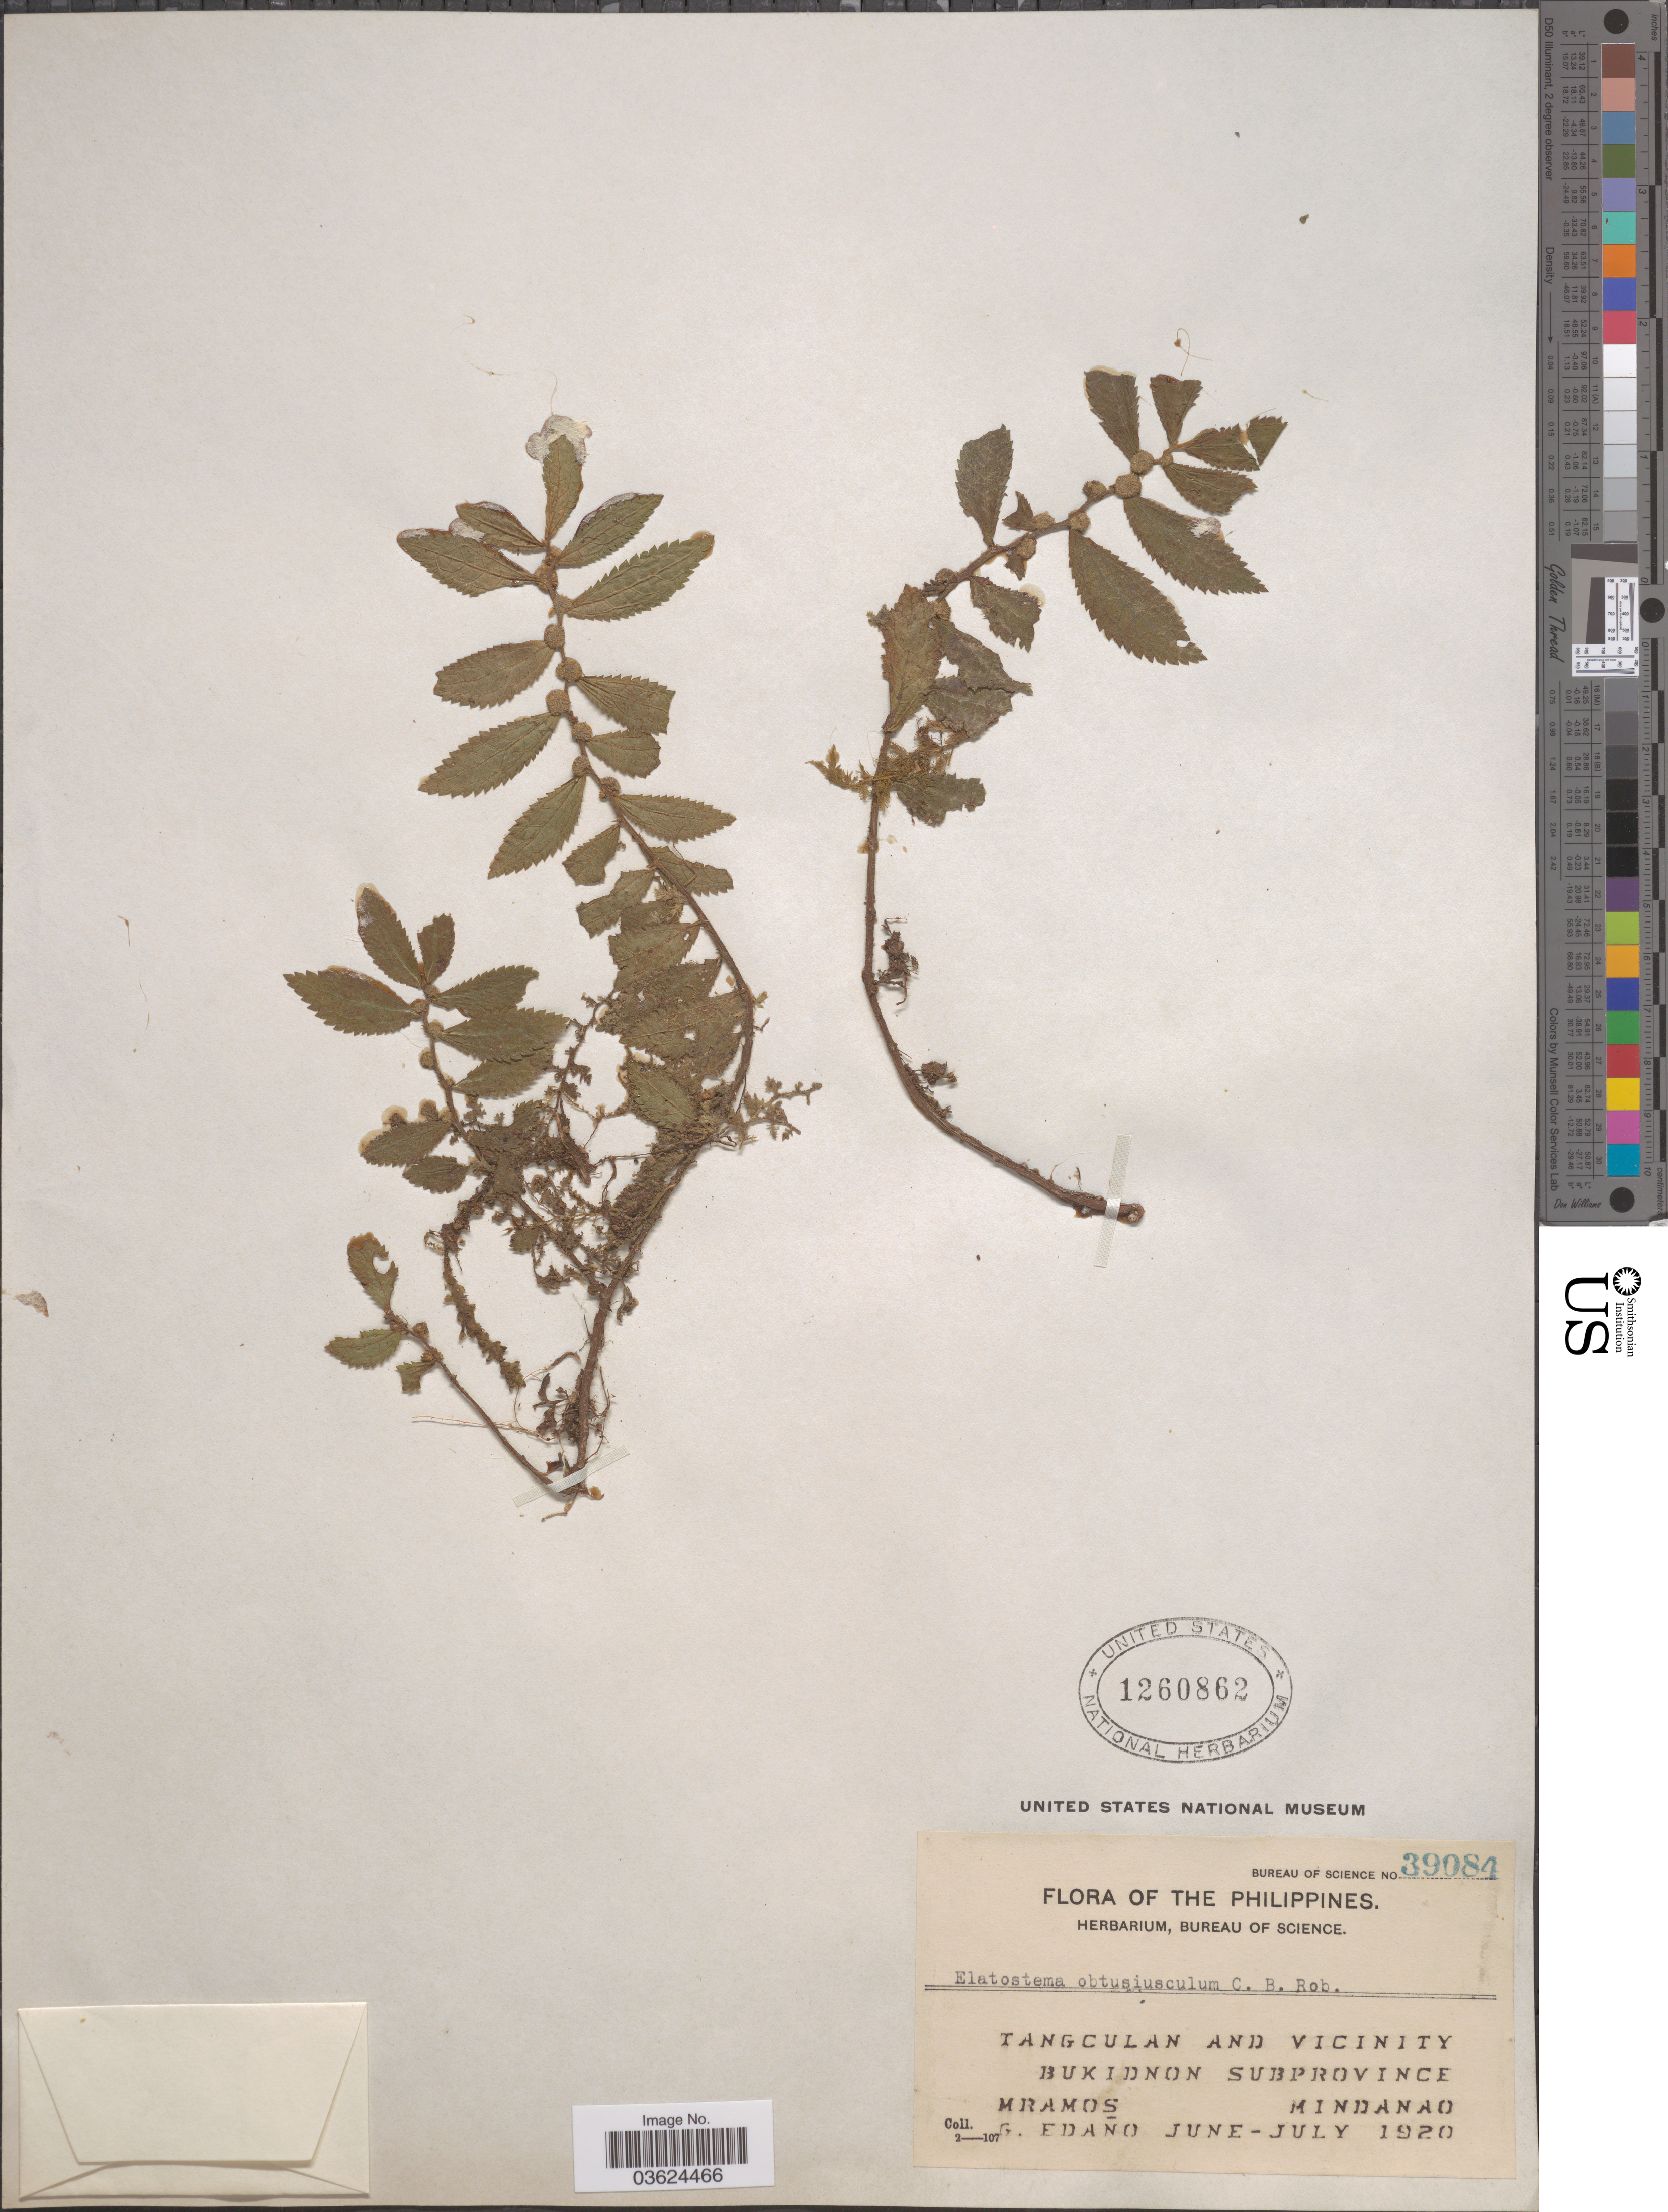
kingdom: Plantae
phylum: Tracheophyta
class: Magnoliopsida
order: Rosales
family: Urticaceae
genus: Elatostema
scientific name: Elatostema obtusiusculum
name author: C.B. Rob.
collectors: M. Ramos & G. Edaño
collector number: Bureau of Science 39084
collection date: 1920-06/1920-07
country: Philippines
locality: Tangculan and vicinity, Bukidnon Subprovince, Mindanao.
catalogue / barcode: US 1260862